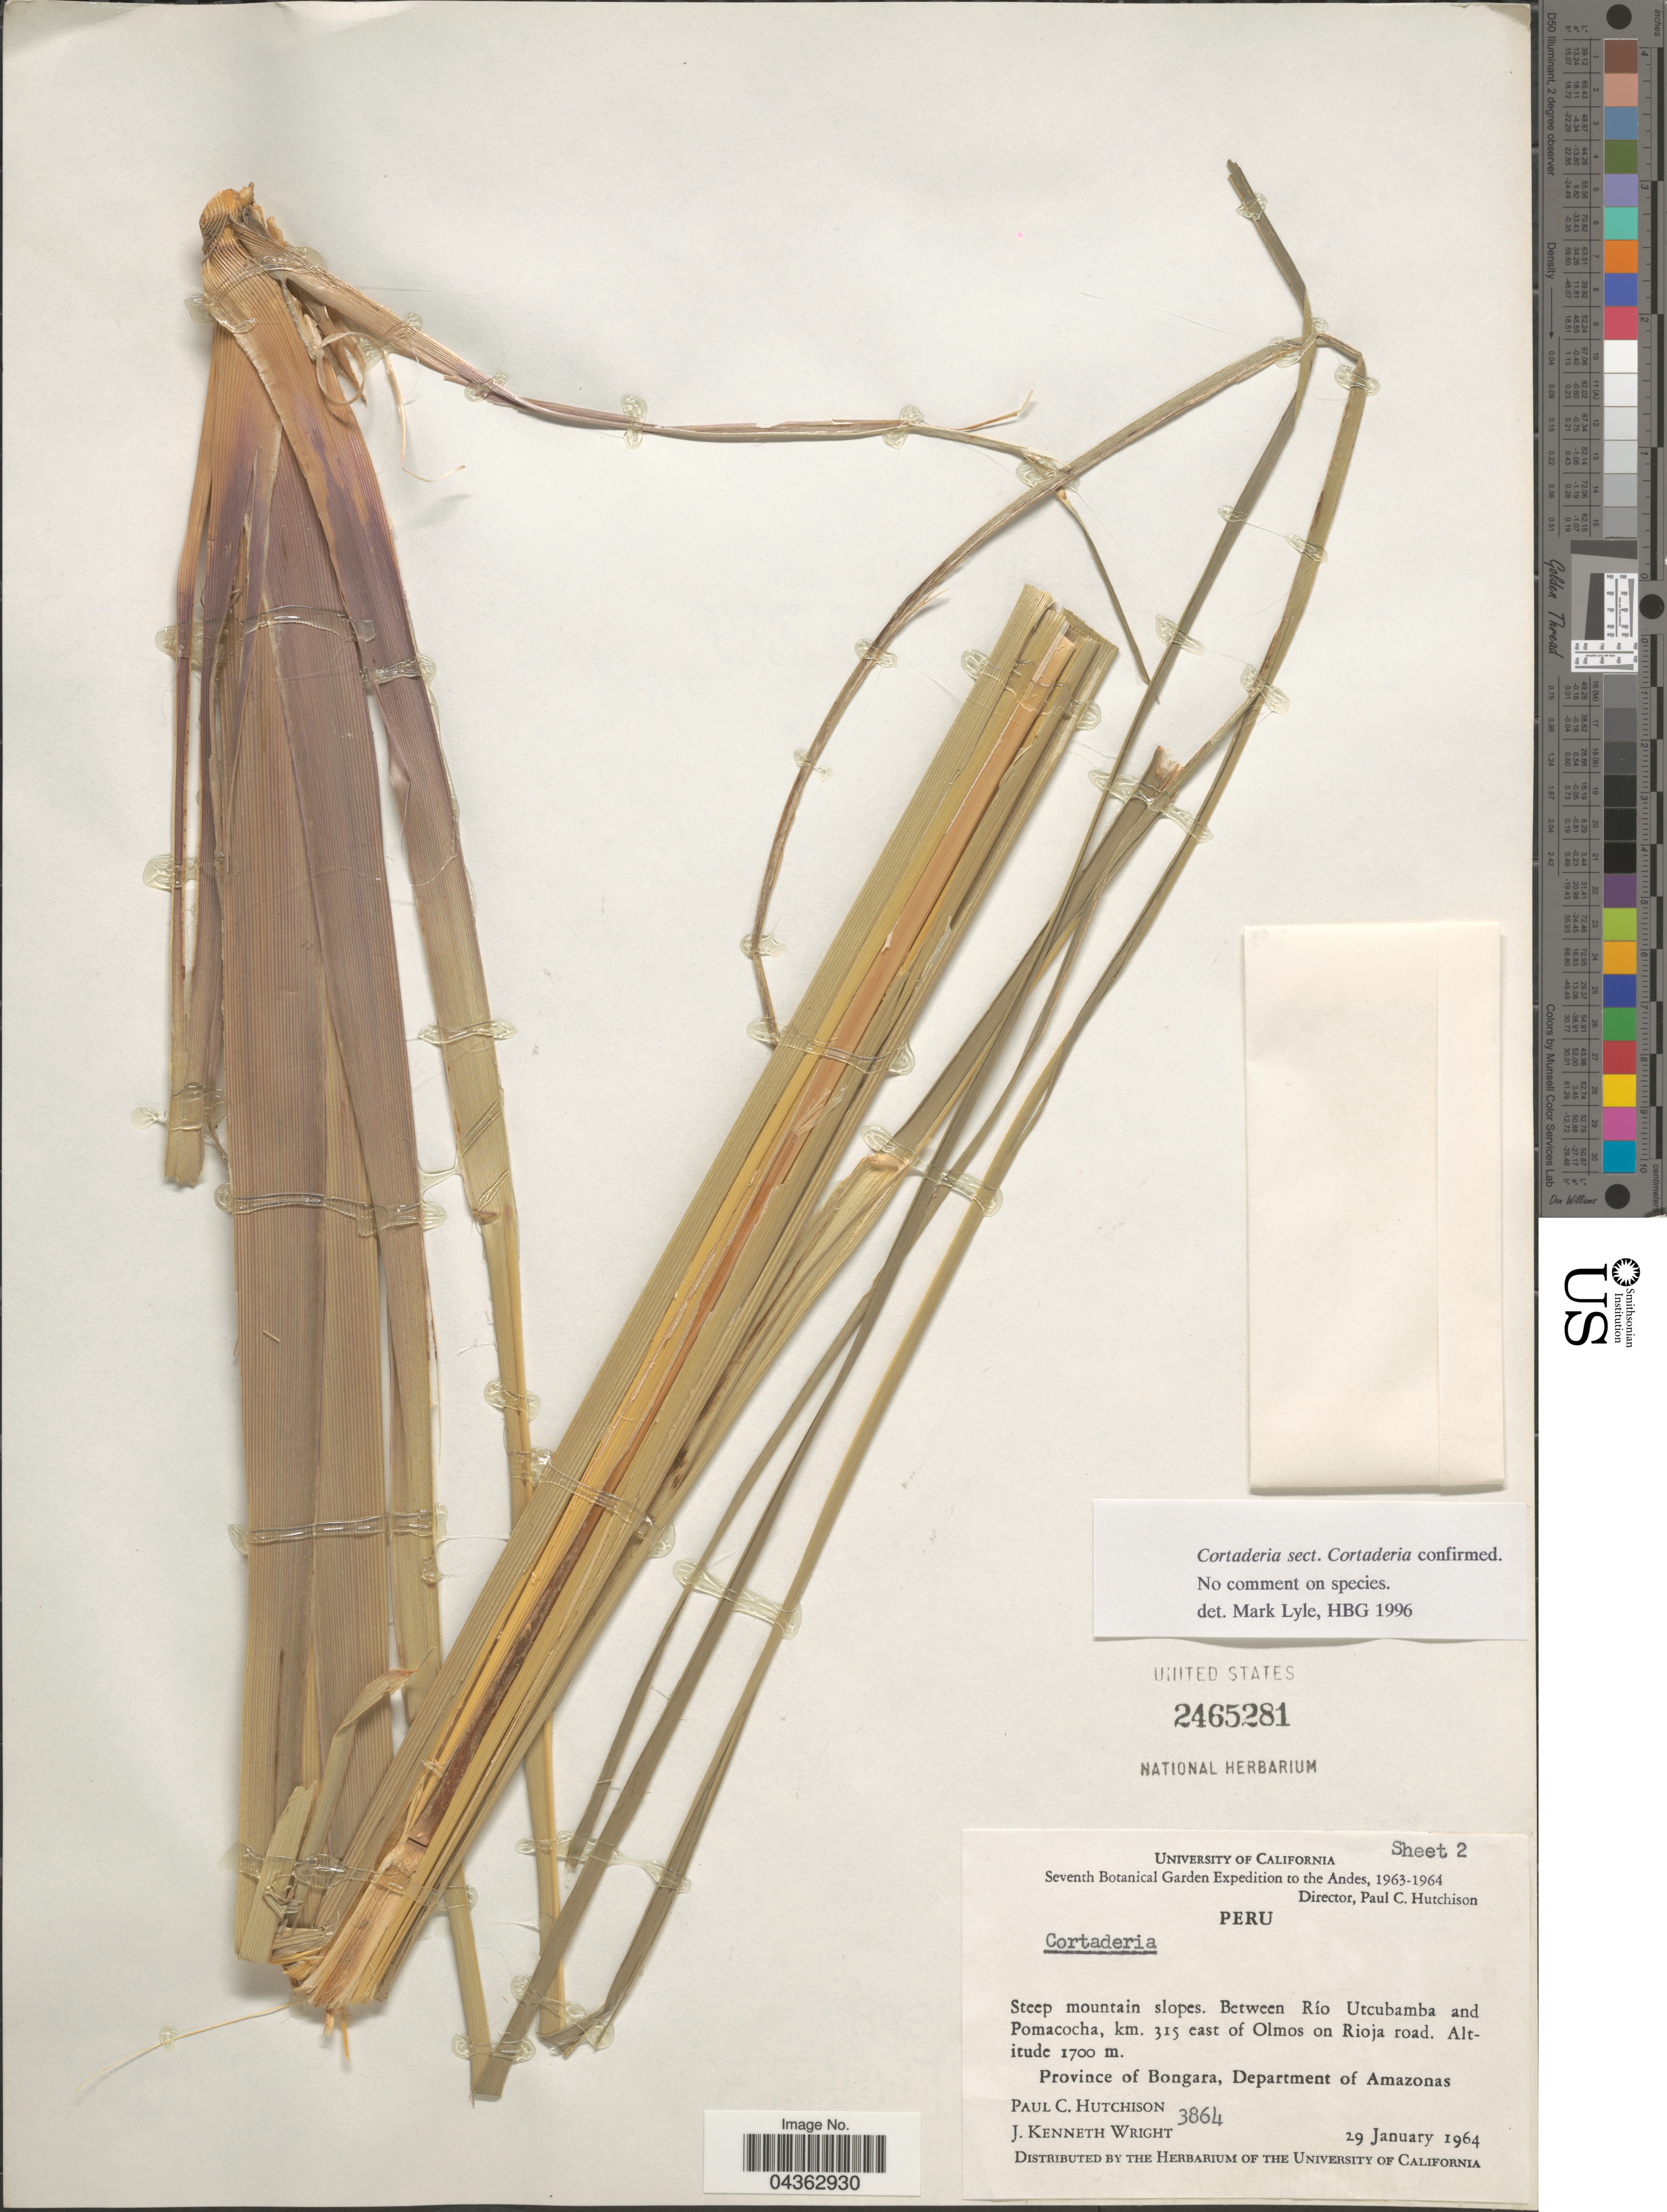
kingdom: Plantae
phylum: Tracheophyta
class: Liliopsida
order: Poales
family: Poaceae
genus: Cortaderia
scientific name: Cortaderia sp.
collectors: P. C. Hutchison & J. K. Wright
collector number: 3864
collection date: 1964-01-29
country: Peru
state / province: Amazonas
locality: Seventh Botanical Garden Expedition to the Andes, 1963-1964. Steep mountain slopes. Between Río Utcubamba and Pomacocha, km. 315 east of Olmos on Rioja road. Province of Bongara, Department of Amazonas.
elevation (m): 1700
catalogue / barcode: US 2465281